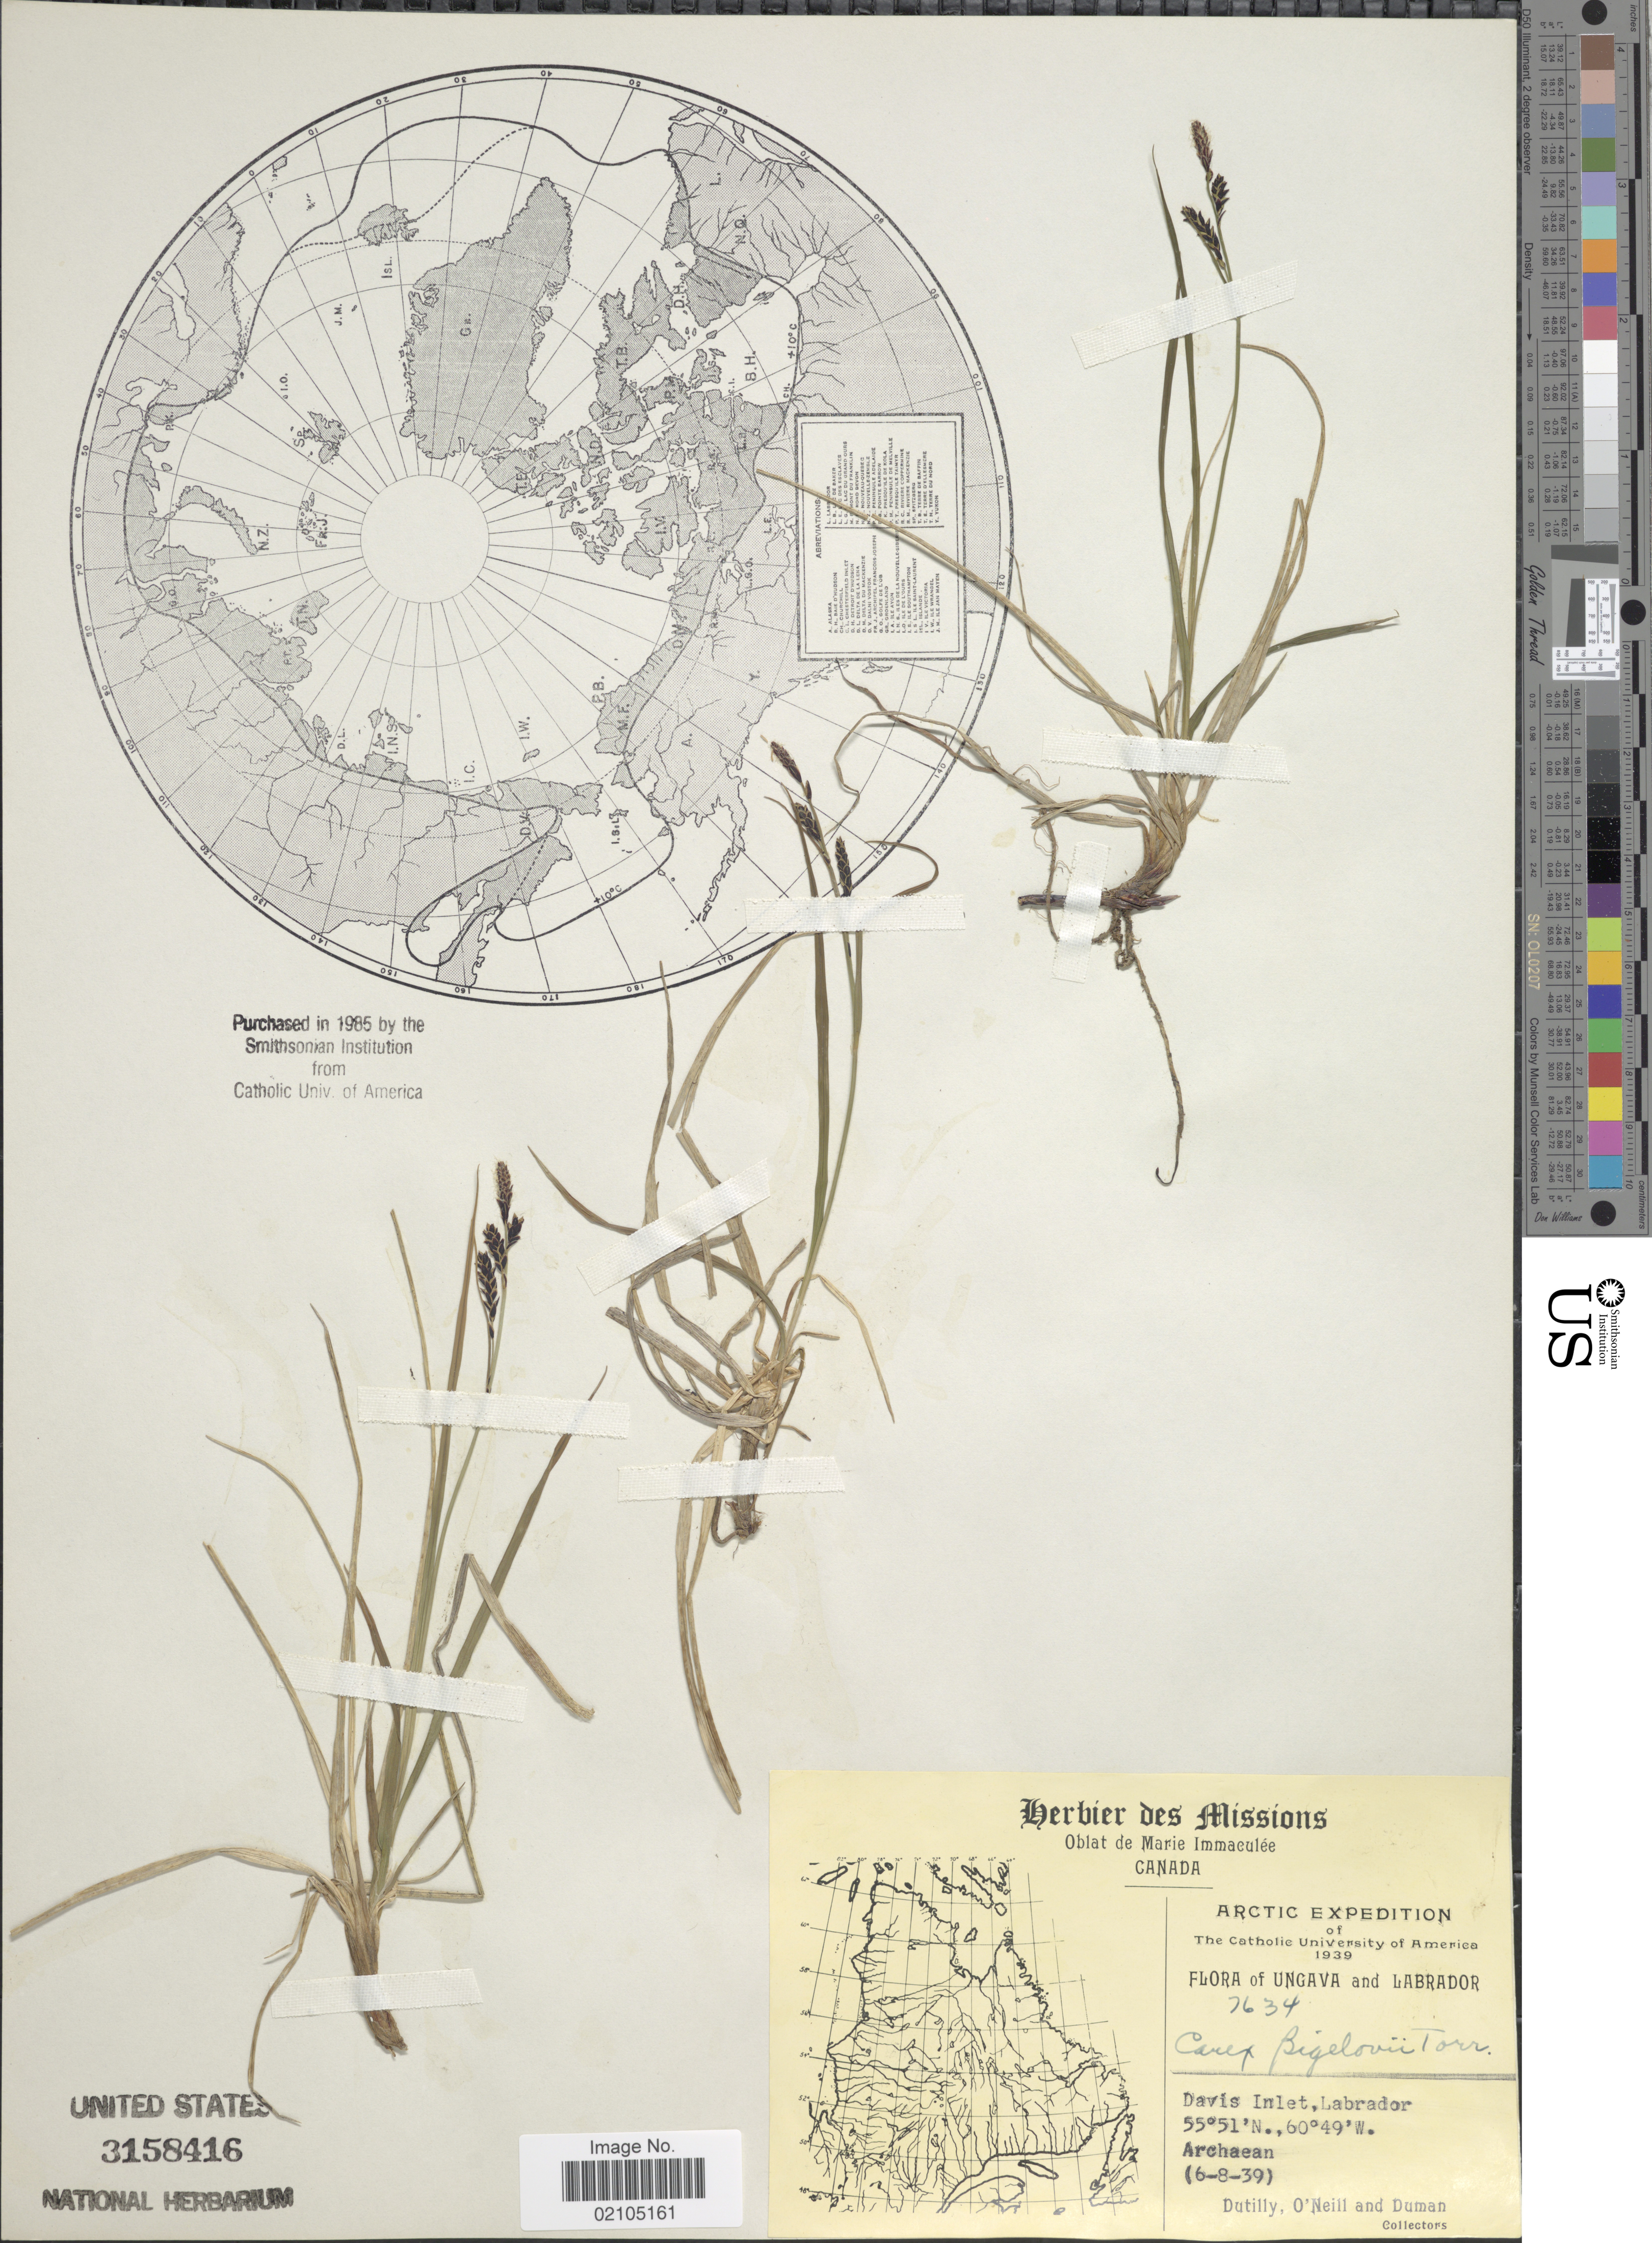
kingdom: Plantae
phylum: Tracheophyta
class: Liliopsida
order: Poales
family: Cyperaceae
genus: Carex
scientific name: Carex bigelowii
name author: Torr. ex Schwein.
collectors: -. Dutilly, -. O'Neill & -. Duman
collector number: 7634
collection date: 1939-08-06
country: Canada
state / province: Newfoundland and Labrador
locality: Davis Inlet, Labrador. Archaean. Arctic.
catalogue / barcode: US 3158416